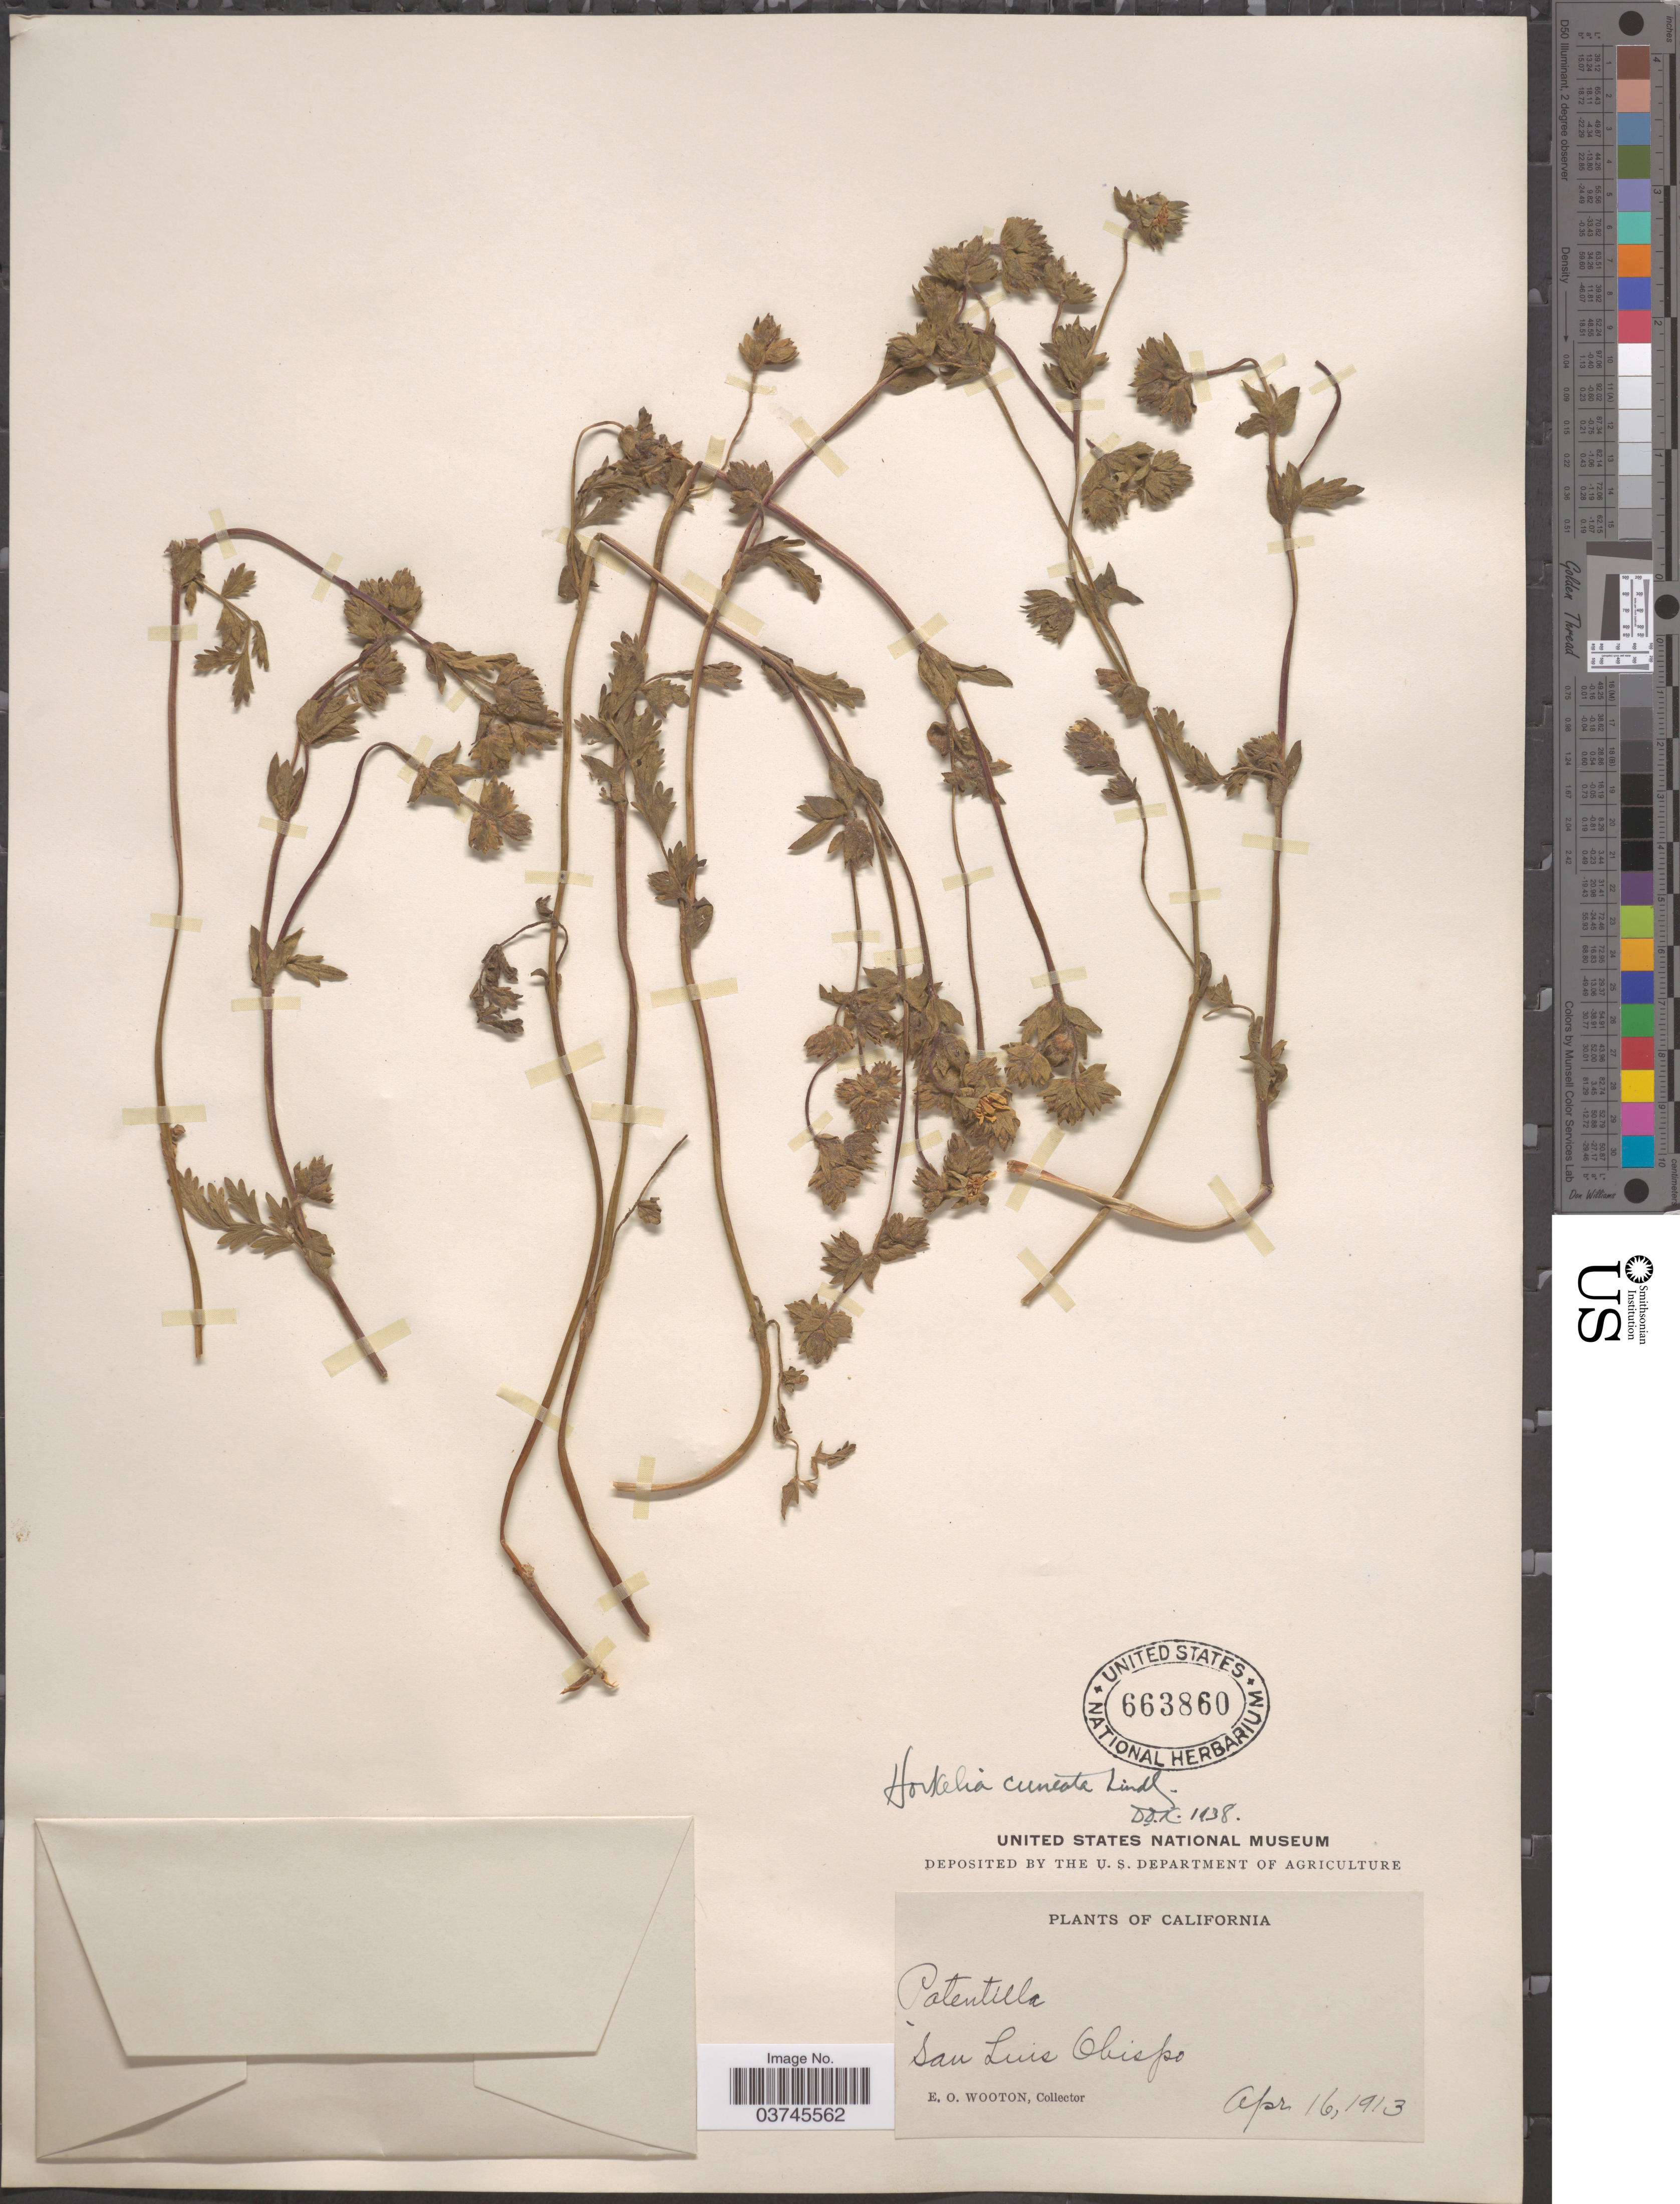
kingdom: Plantae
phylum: Tracheophyta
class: Magnoliopsida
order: Rosales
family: Rosaceae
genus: Potentilla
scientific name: Potentilla lindleyi var. lindleyi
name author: Greene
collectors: E. O. Wooton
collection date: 1913-04-16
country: United States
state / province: California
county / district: San Luis Obispo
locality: San Luis Obispo.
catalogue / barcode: US 663860